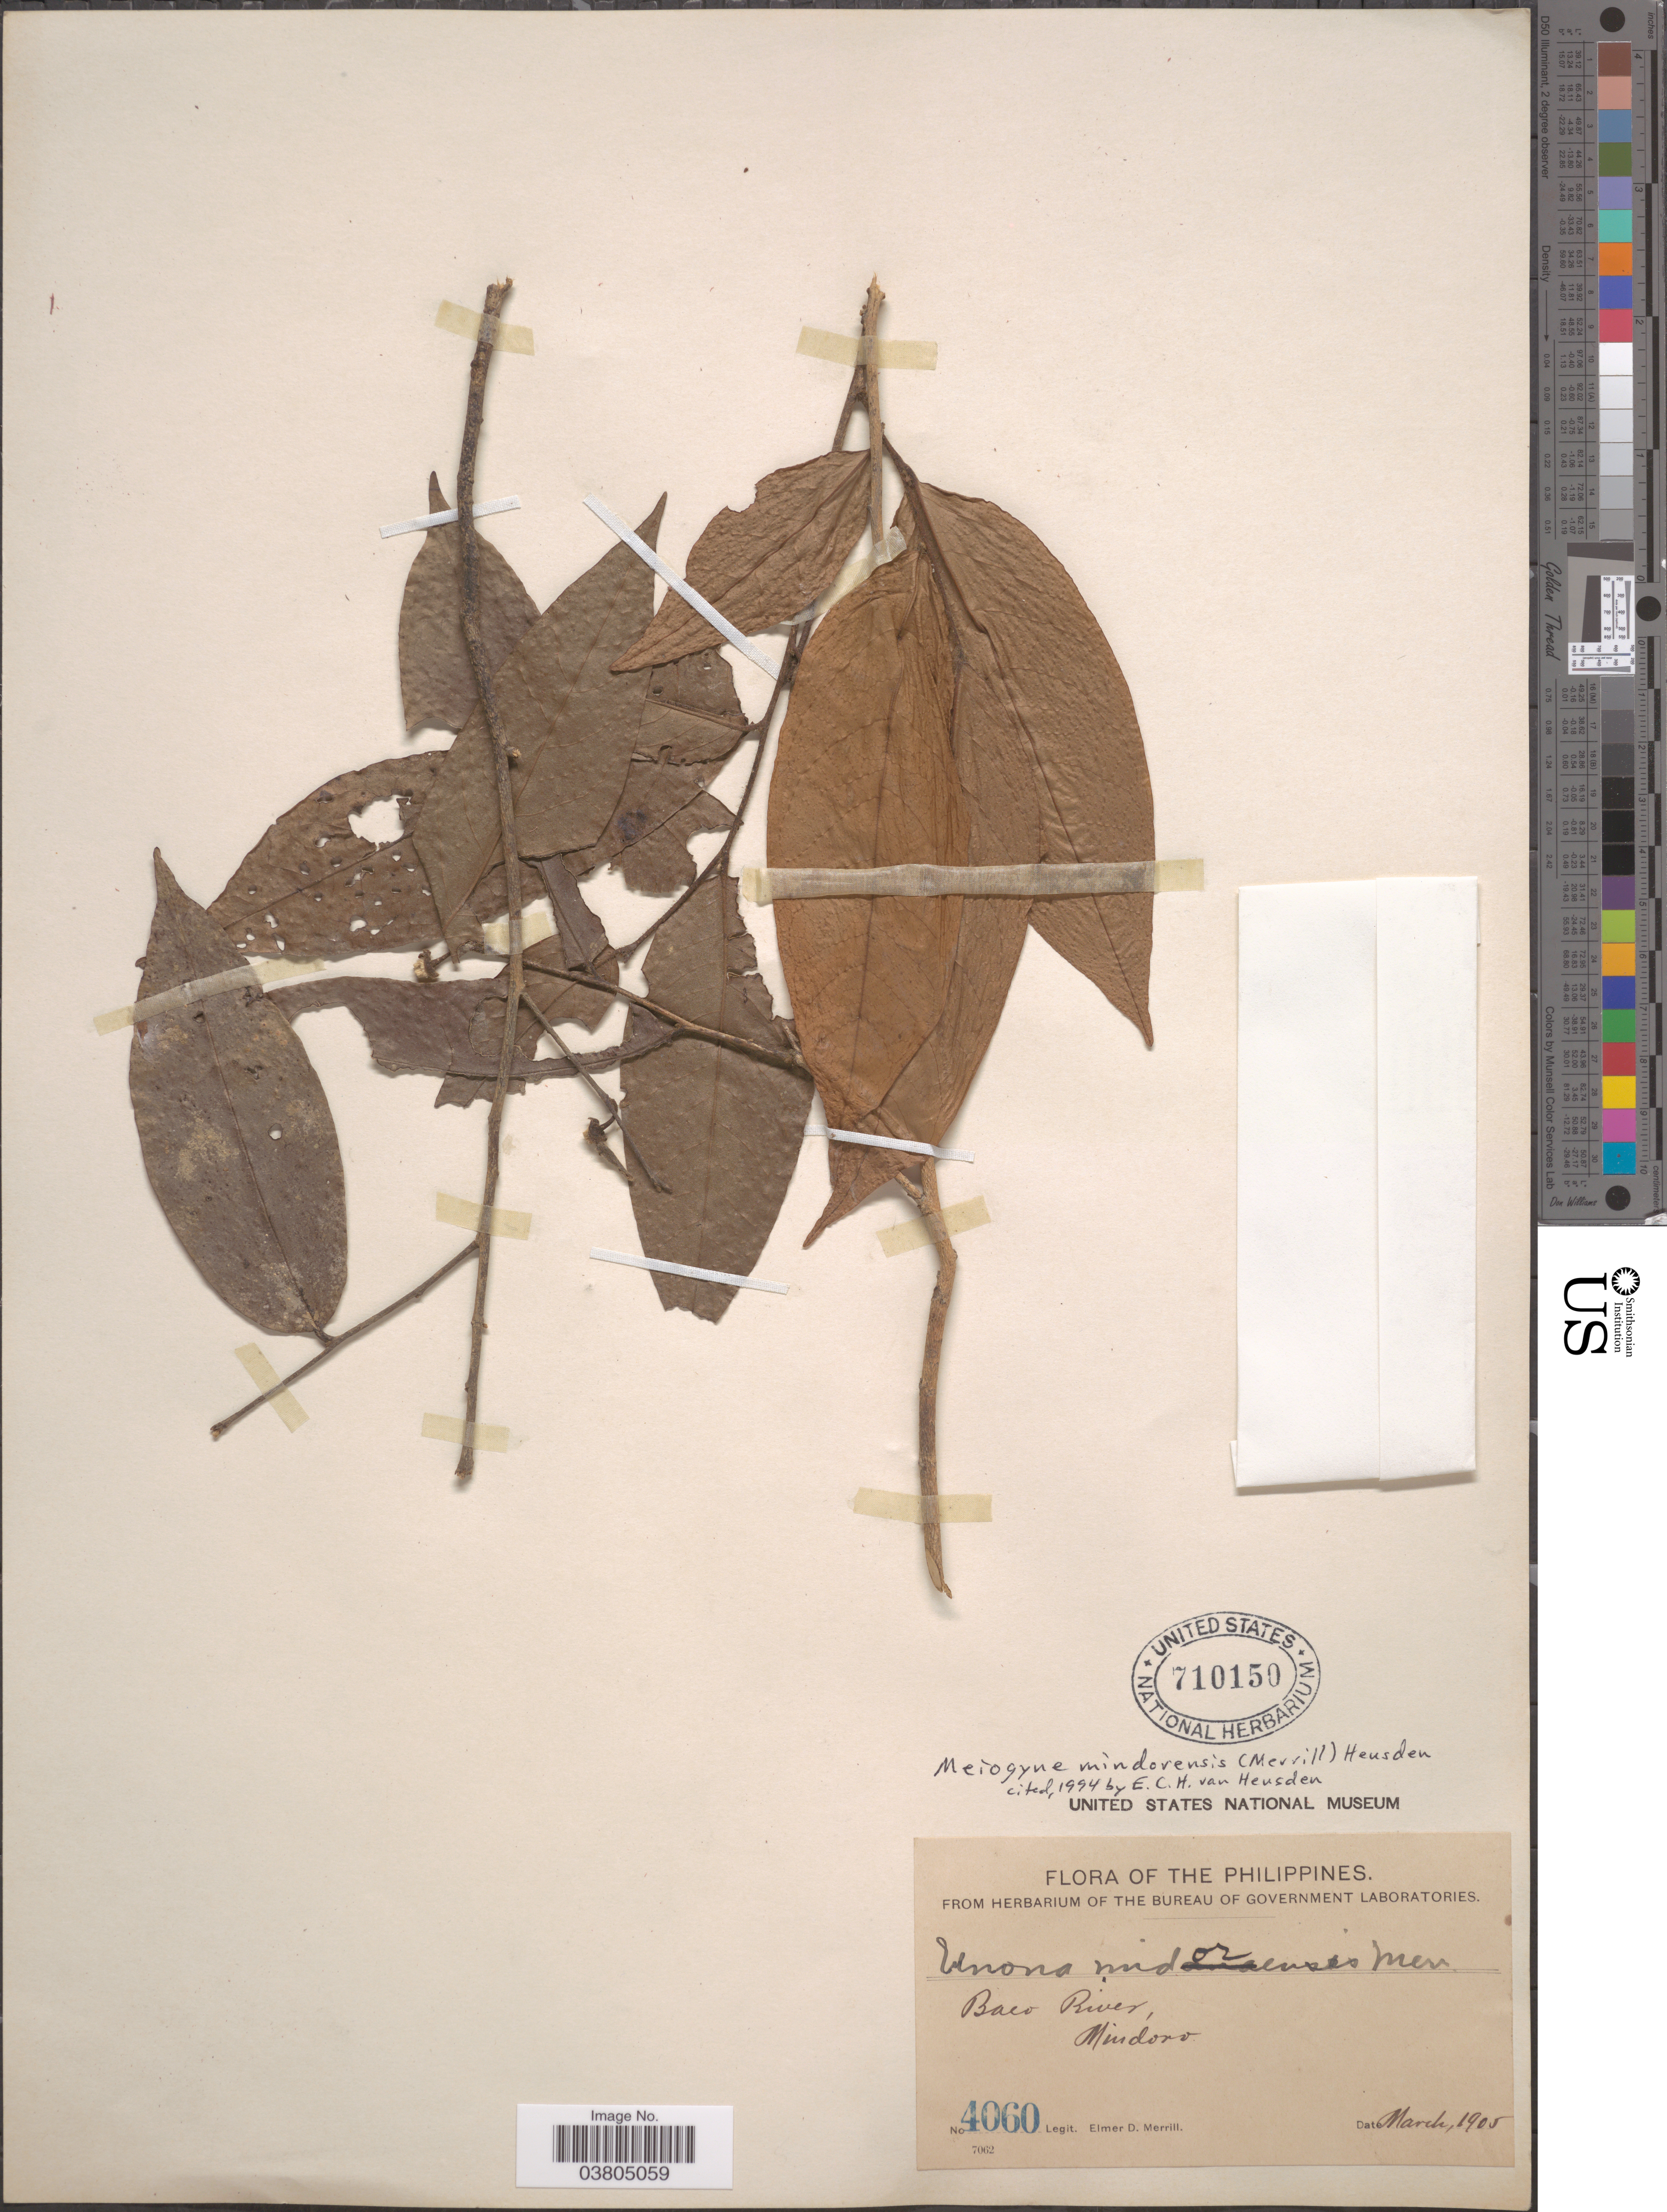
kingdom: Plantae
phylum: Tracheophyta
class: Magnoliopsida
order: Magnoliales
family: Annonaceae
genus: Meiogyne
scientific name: Meiogyne mindorensis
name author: (Merr.) Heusden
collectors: E. D. Merrill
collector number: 4060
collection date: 1905-03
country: Philippines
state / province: Mimaropa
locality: Baco River, Mindoro.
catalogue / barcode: US 710150